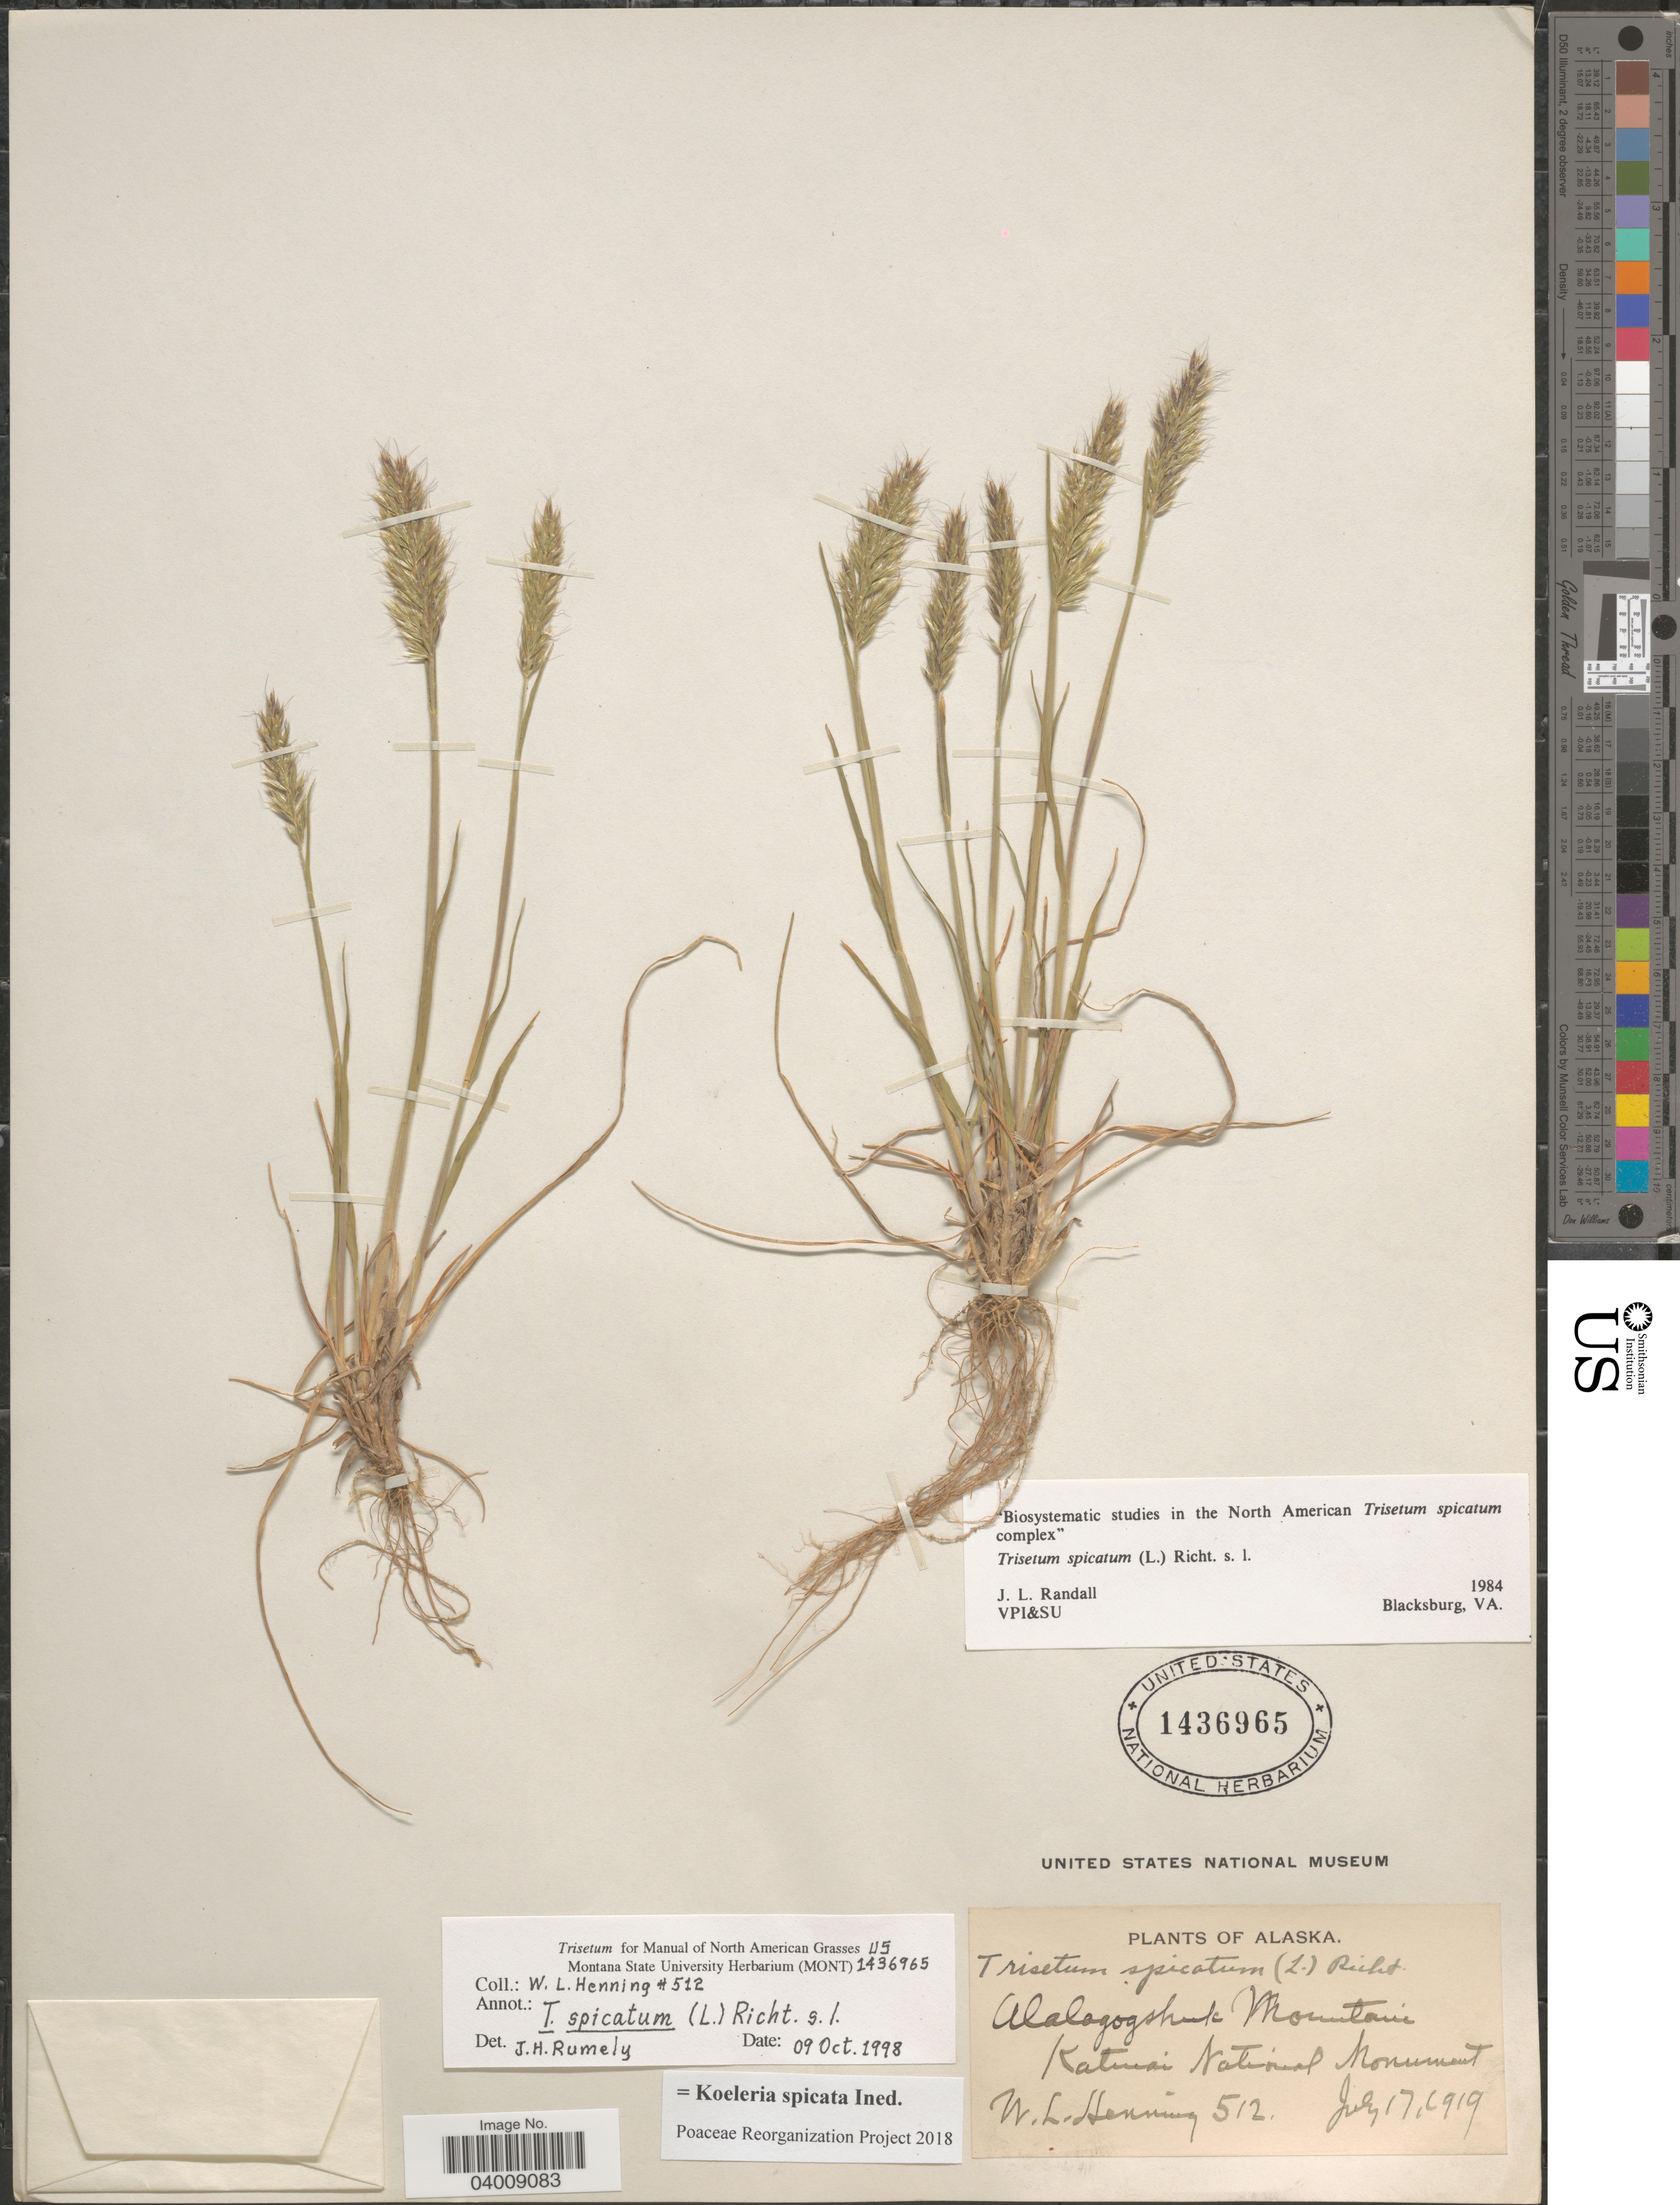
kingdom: Plantae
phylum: Tracheophyta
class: Liliopsida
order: Poales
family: Poaceae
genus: Koeleria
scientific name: Koeleria spicata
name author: (L.) Barberá et al.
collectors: W. Henning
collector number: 512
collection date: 1919-07-17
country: United States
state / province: Alaska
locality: Alalagogshuk Mountain. Katmai National Monument.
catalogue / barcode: US 1436965